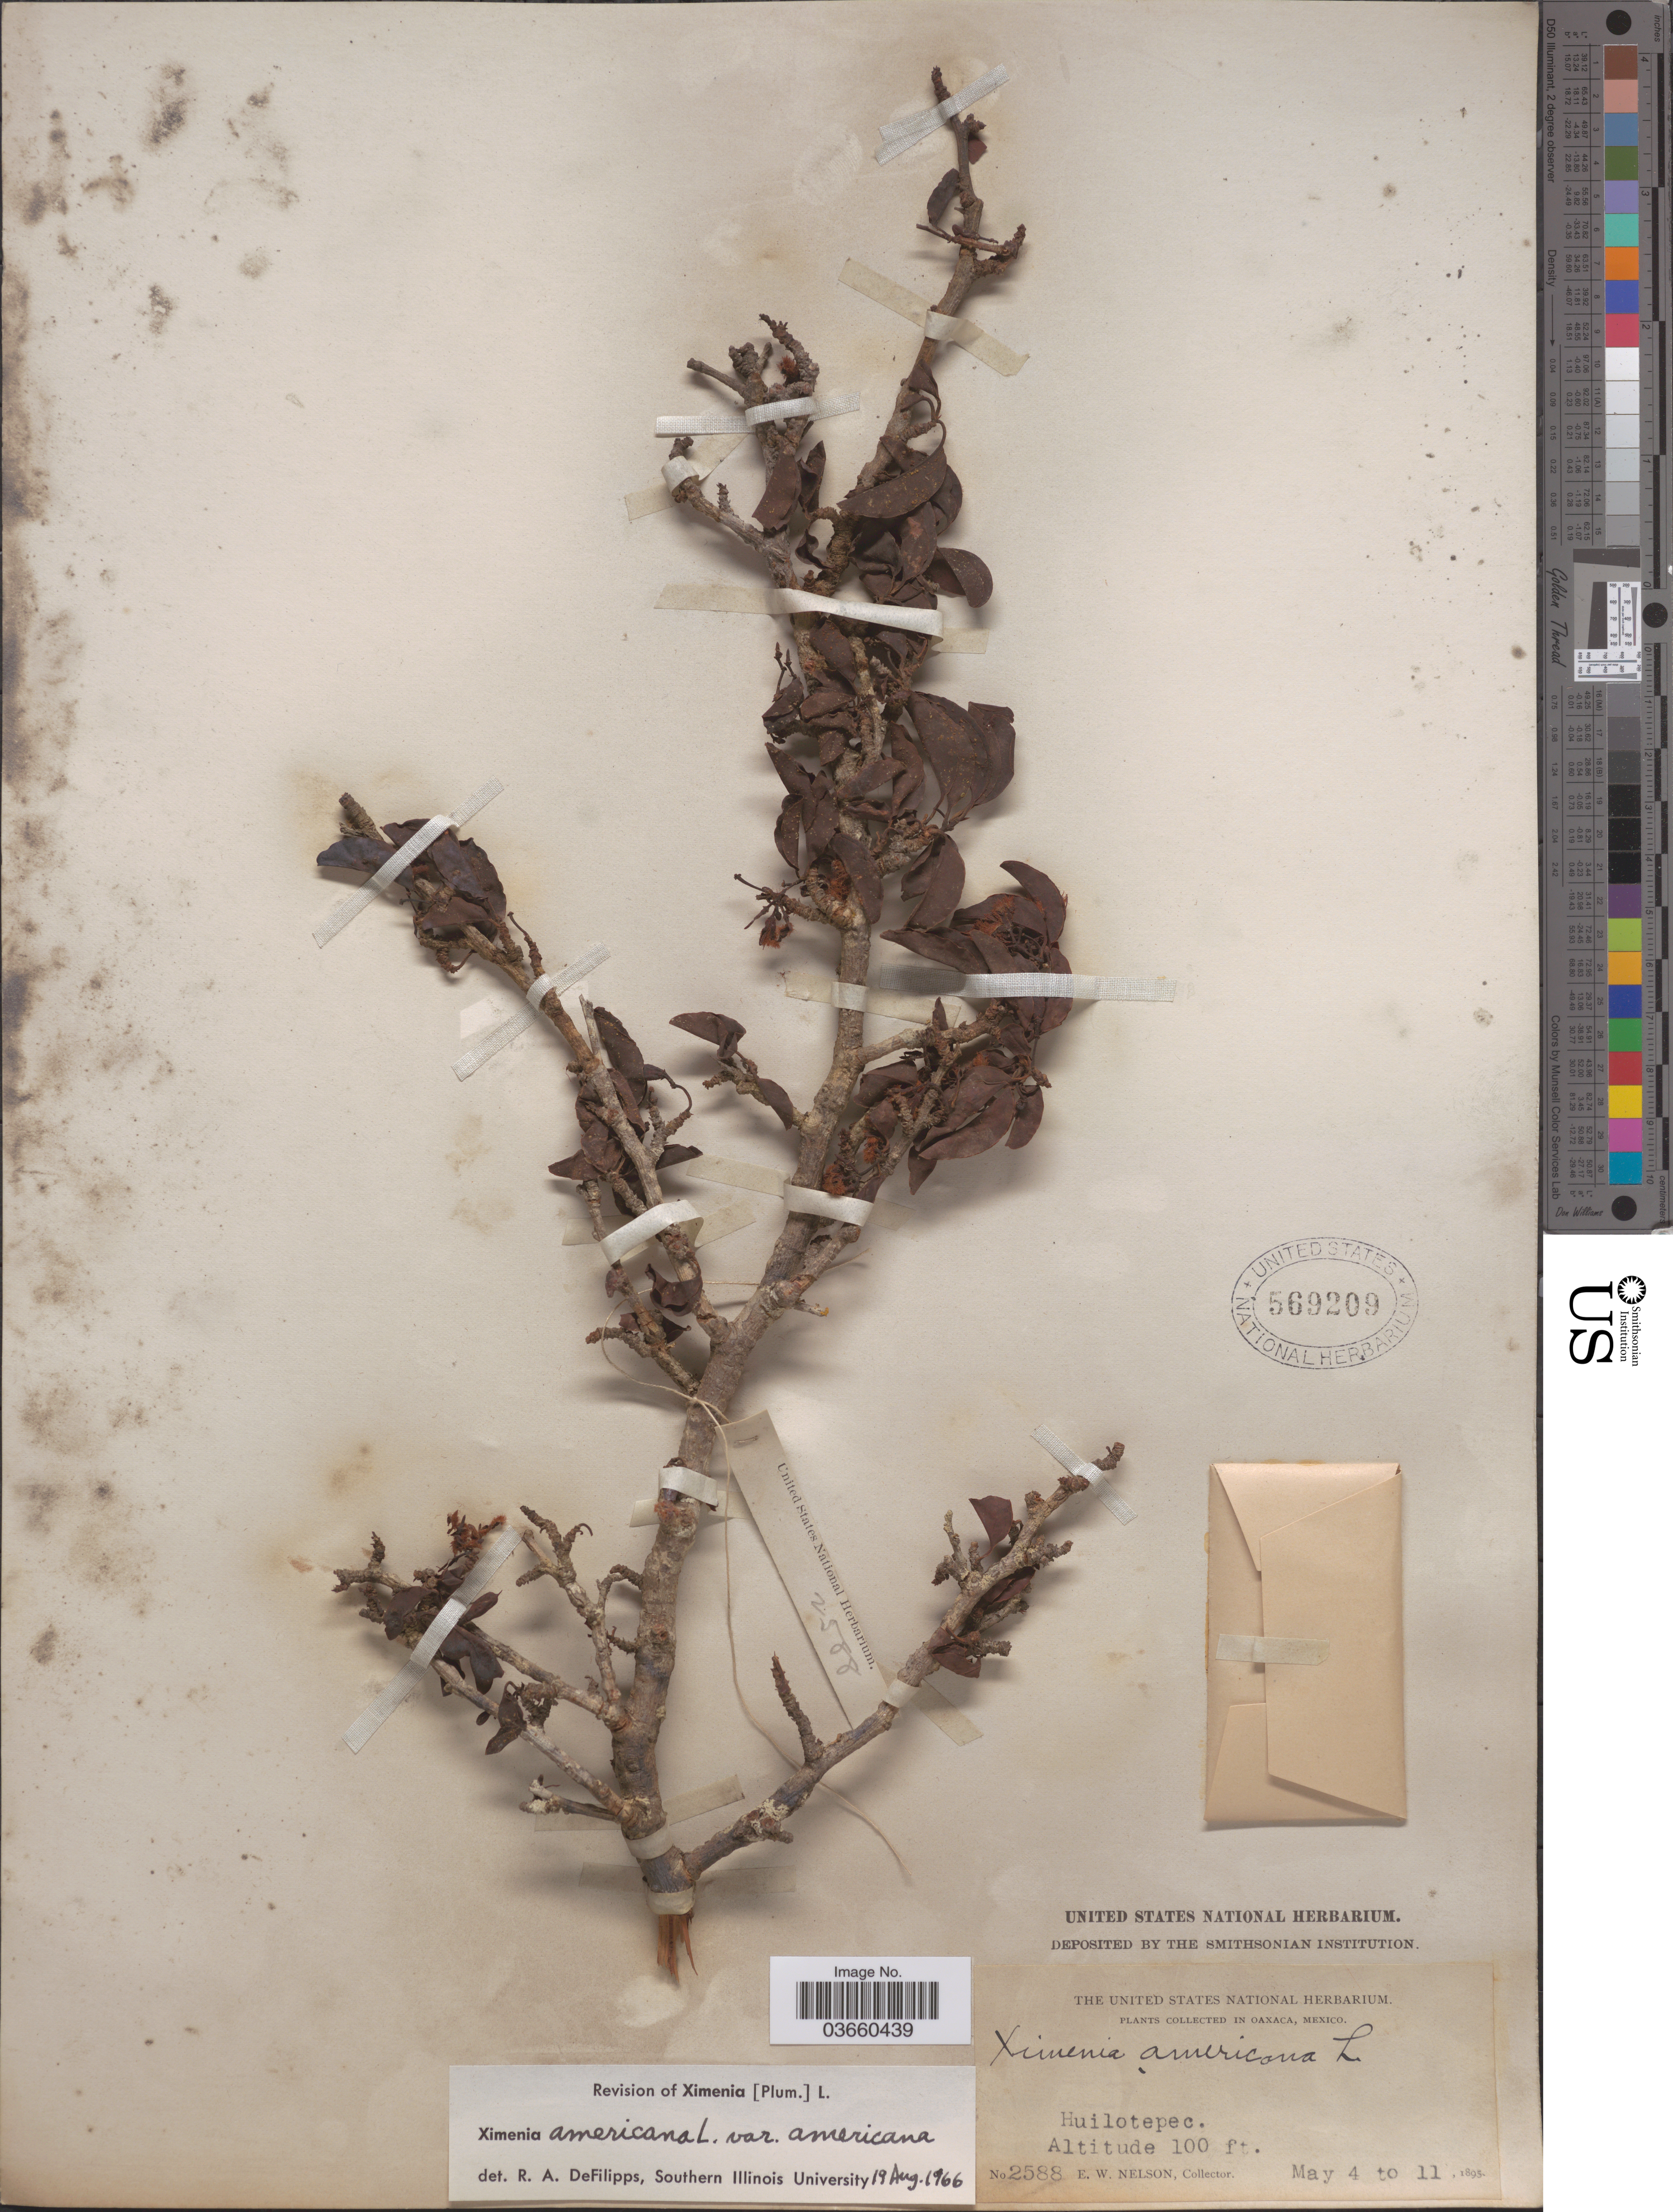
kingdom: Plantae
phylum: Tracheophyta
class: Magnoliopsida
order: Santalales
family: Ximeniaceae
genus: Ximenia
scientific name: Ximenia americana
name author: L.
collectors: E. W. Nelson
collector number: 2588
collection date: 1895-05-04/1895-05-11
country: Mexico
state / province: Oaxaca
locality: Huilotepec.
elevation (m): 30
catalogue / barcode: US 569209